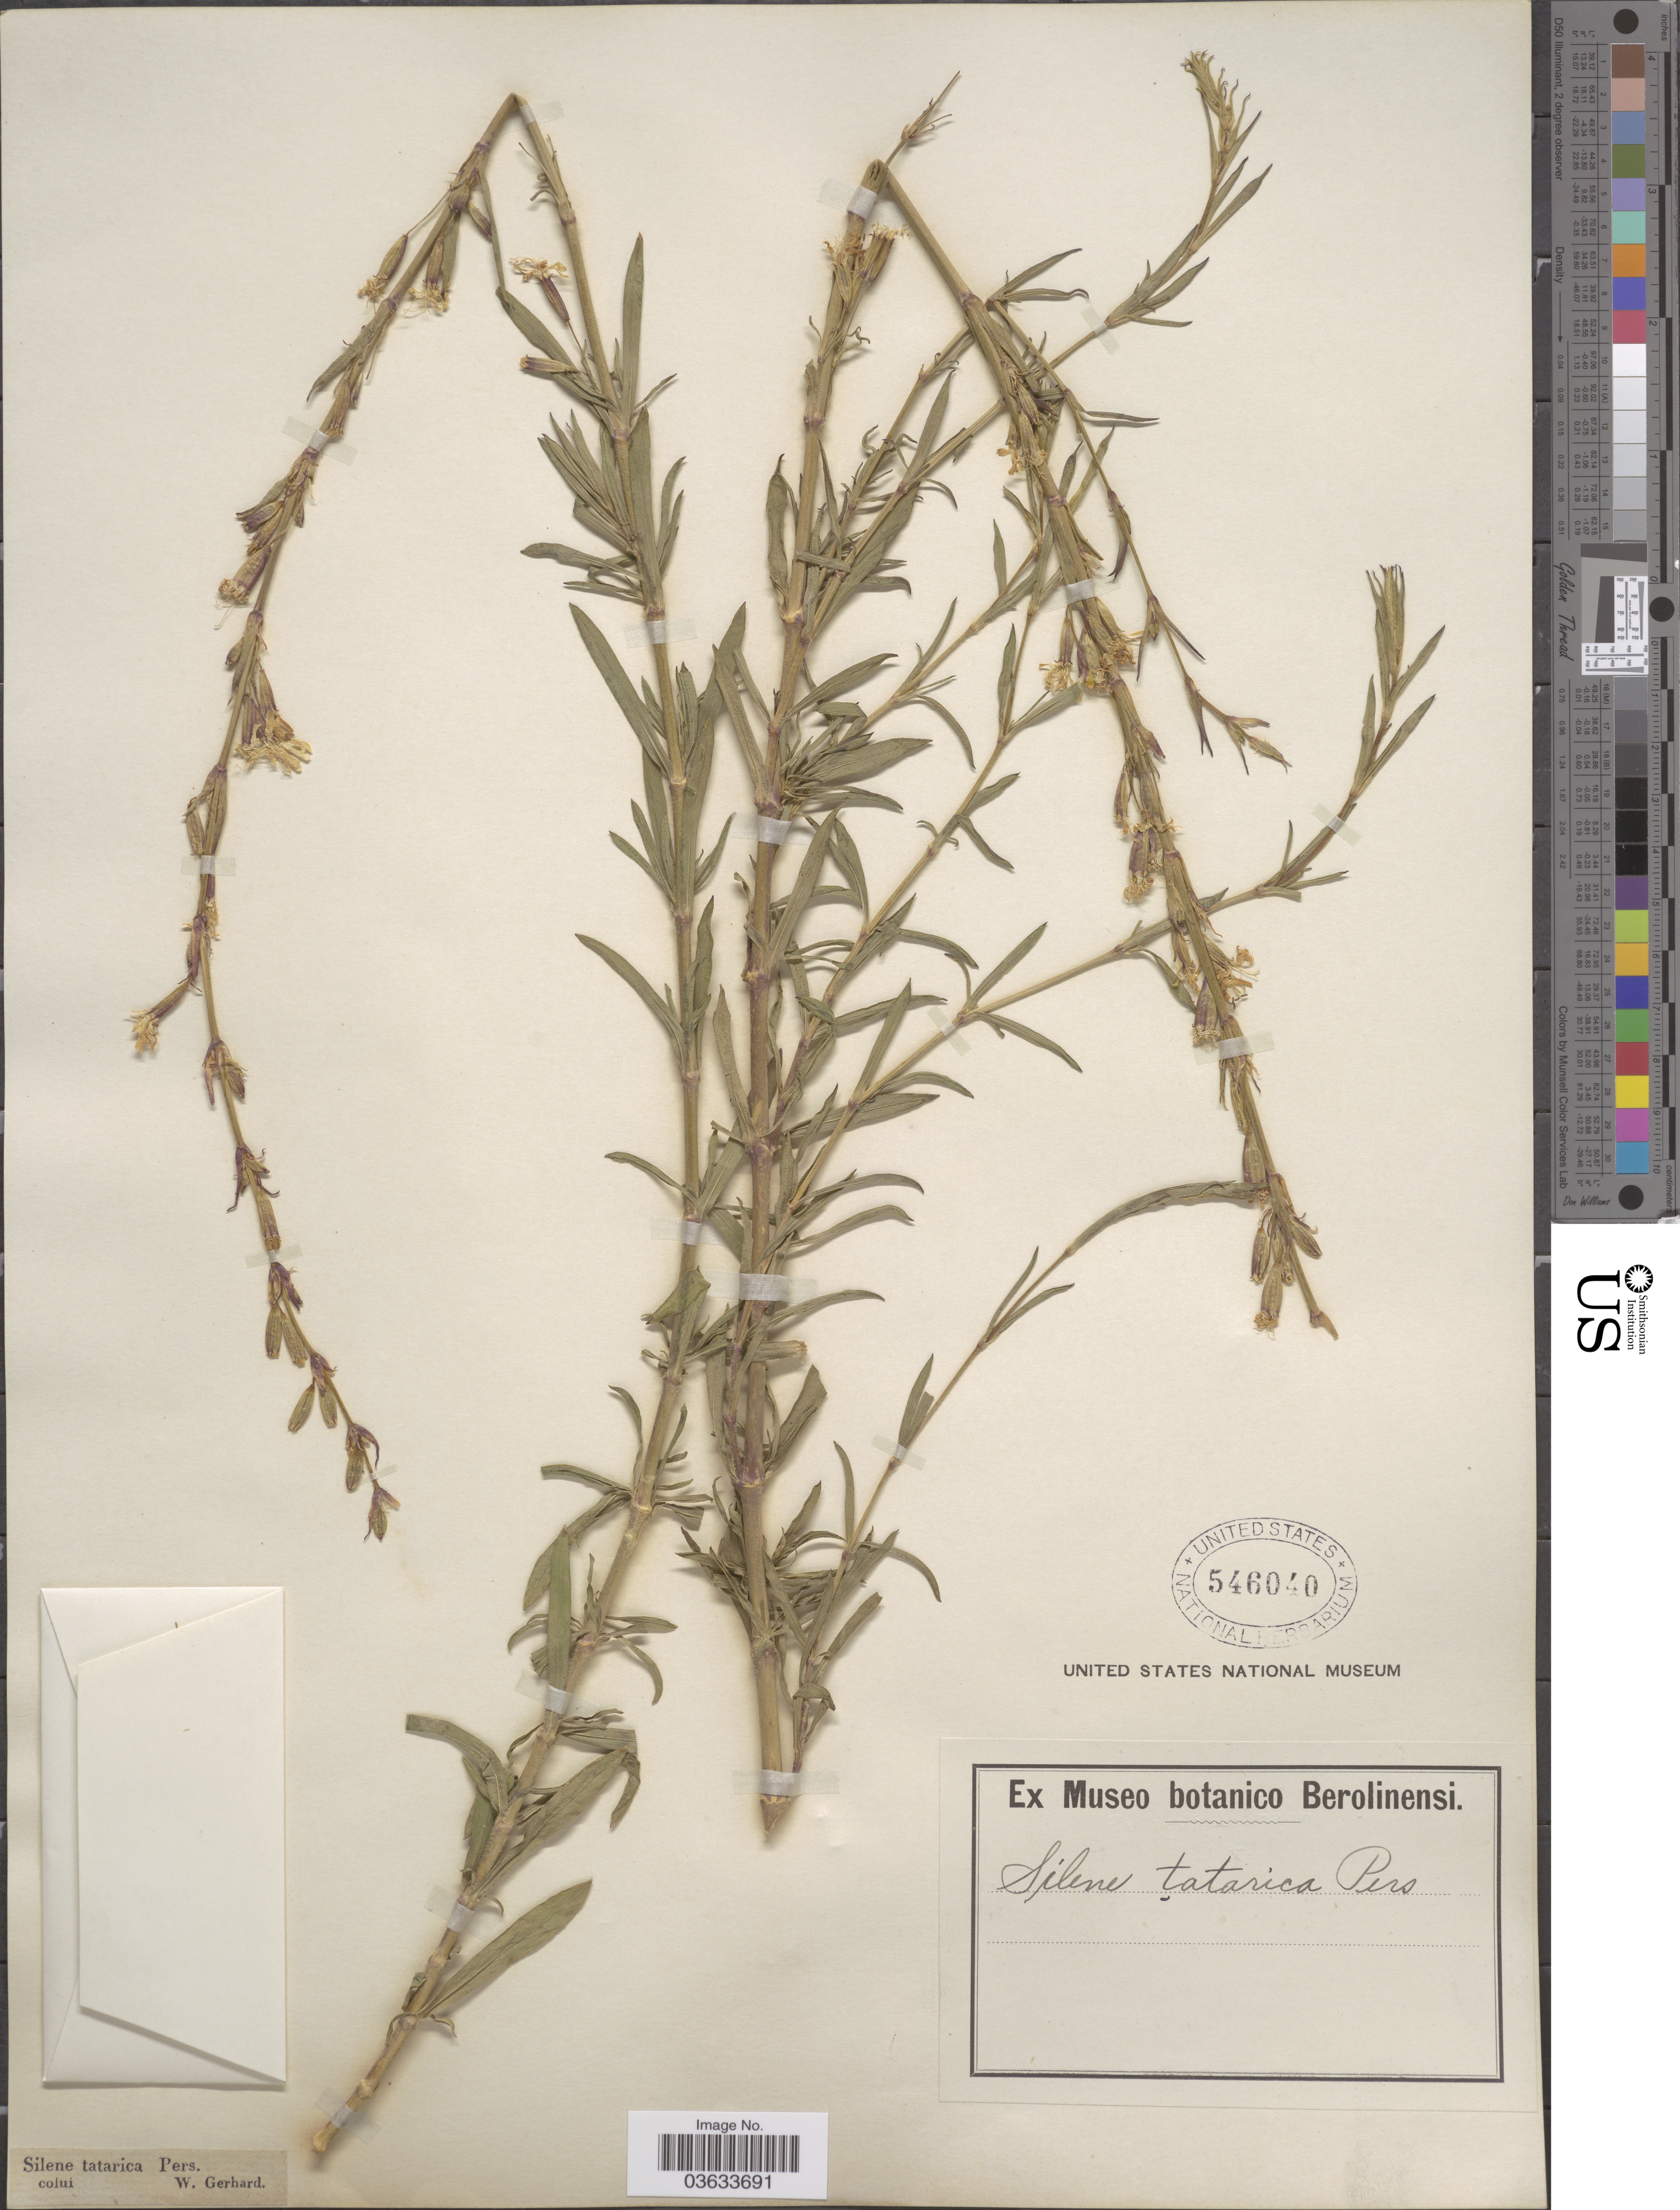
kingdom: Plantae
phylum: Tracheophyta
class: Magnoliopsida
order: Caryophyllales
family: Caryophyllaceae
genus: Silene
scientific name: Silene tatarica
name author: (L.) Pers.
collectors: W. Gerhard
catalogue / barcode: US 546040